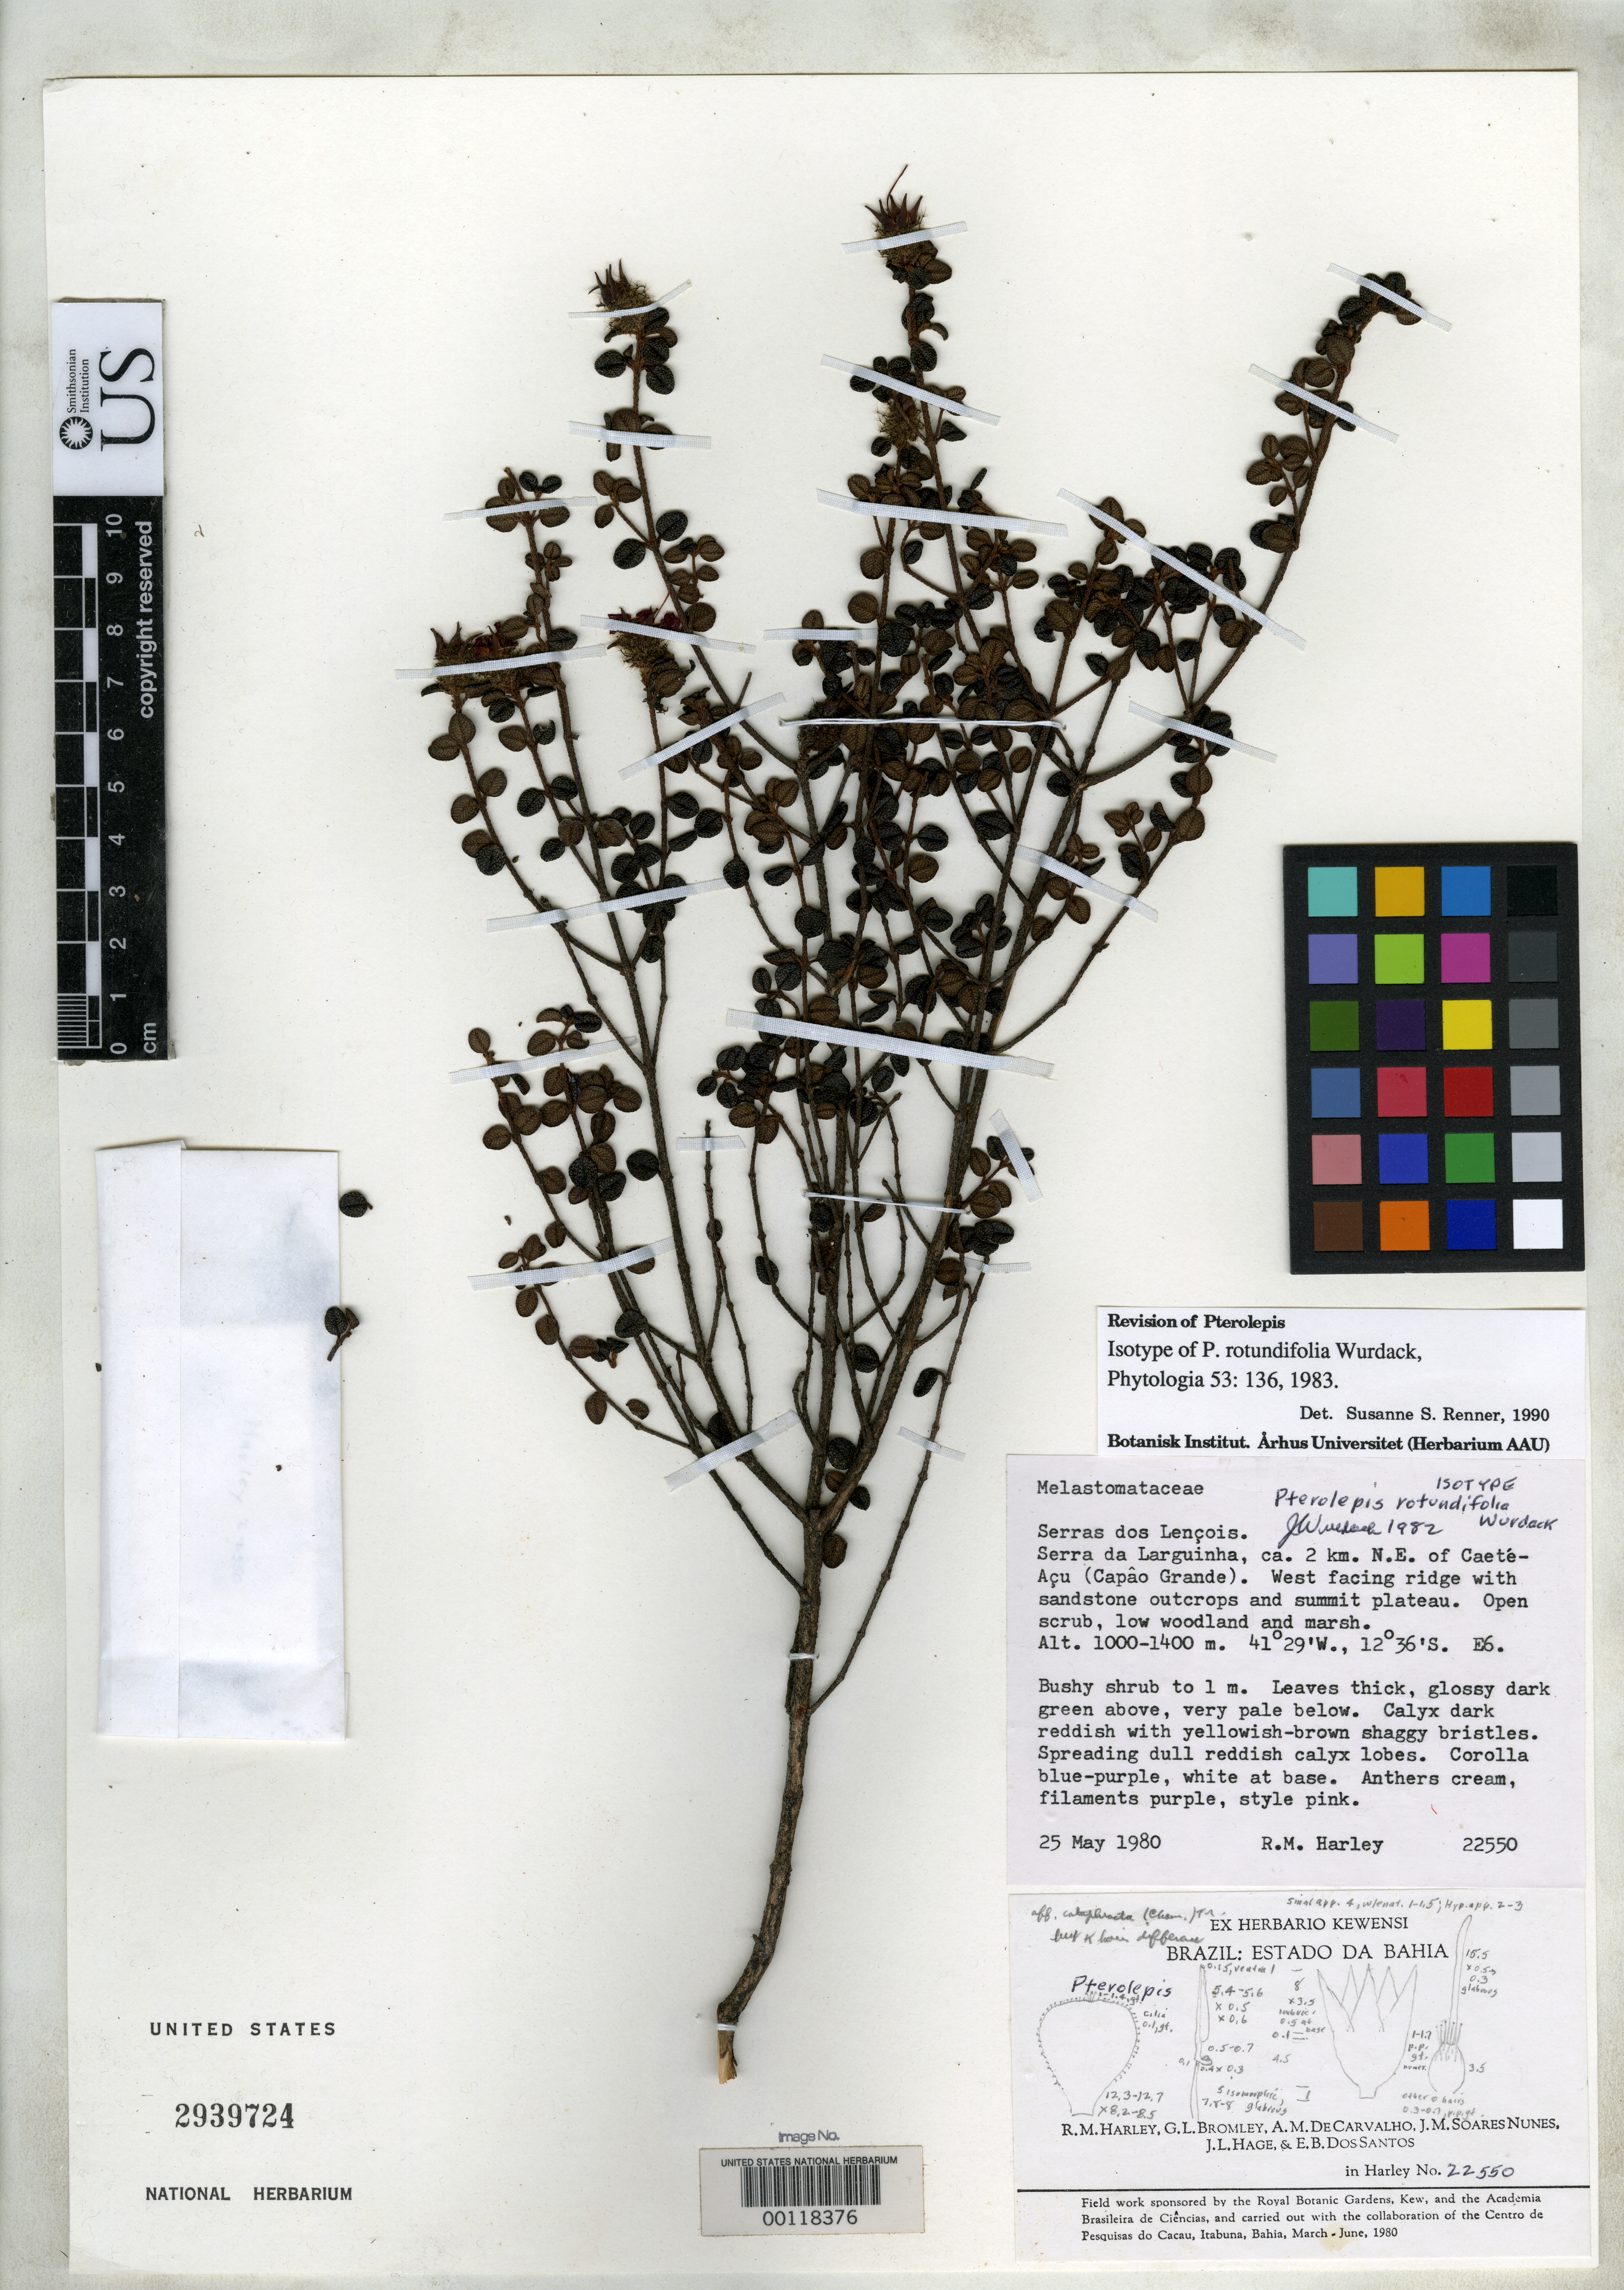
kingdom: Plantae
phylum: Tracheophyta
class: Magnoliopsida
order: Myrtales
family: Melastomataceae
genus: Pterolepis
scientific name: Pterolepis rotundifolia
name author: Wurdack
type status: Isotype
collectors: R. M. Harley, G. L. Bromley, A. M. Carvalho, J. M. Nunes & J. L. Hage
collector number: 22550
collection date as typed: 25 May 1980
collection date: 1980-05-25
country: Brazil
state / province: Bahia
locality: Serras dos Lencois, Serra da Larguinha, 2 km NE of Caete-Acu (Capao Grande).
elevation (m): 1000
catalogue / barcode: US 2939724